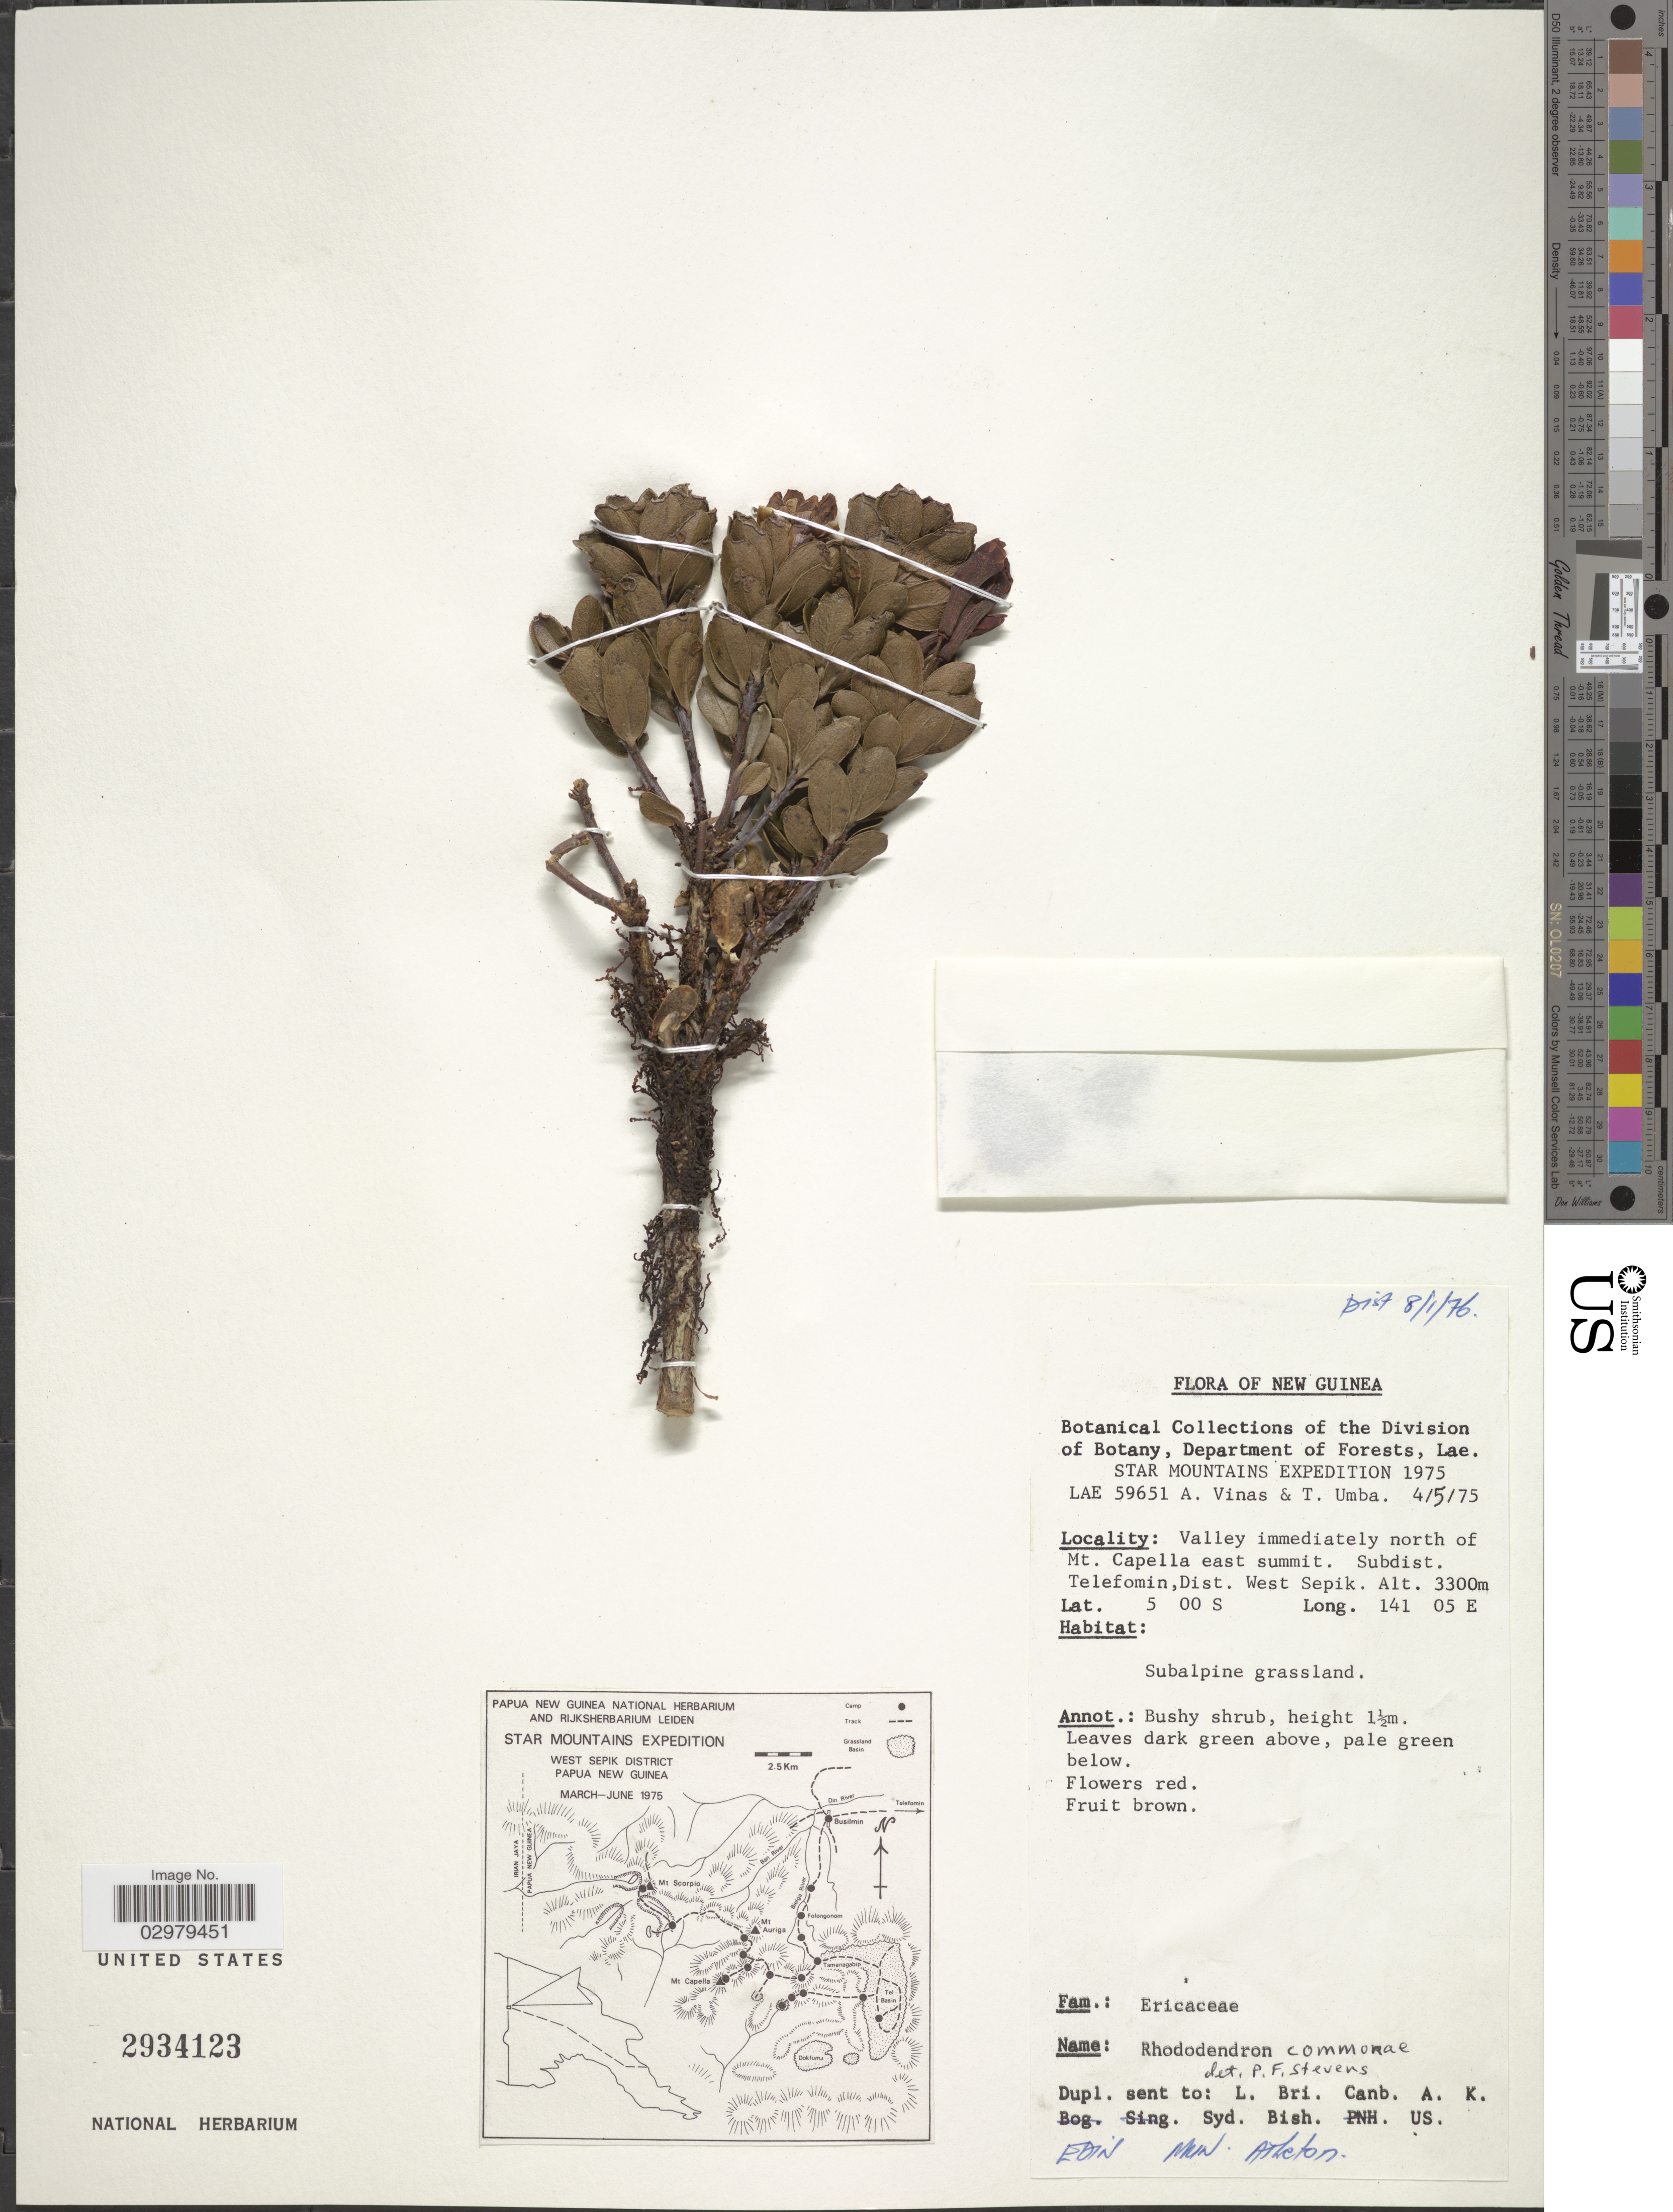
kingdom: Plantae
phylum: Tracheophyta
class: Magnoliopsida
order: Ericales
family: Ericaceae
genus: Rhododendron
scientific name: Rhododendron commonae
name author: F. Först.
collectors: A. Vinas & T. Umba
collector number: LAE 59651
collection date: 1975-05-04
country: Papua New Guinea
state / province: Sandaun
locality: New Guinea. Valley immediately north of Mt. Capella east summit. Subdist. Telefomin, Dist. West Sepik.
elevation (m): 3300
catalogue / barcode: US 2934123